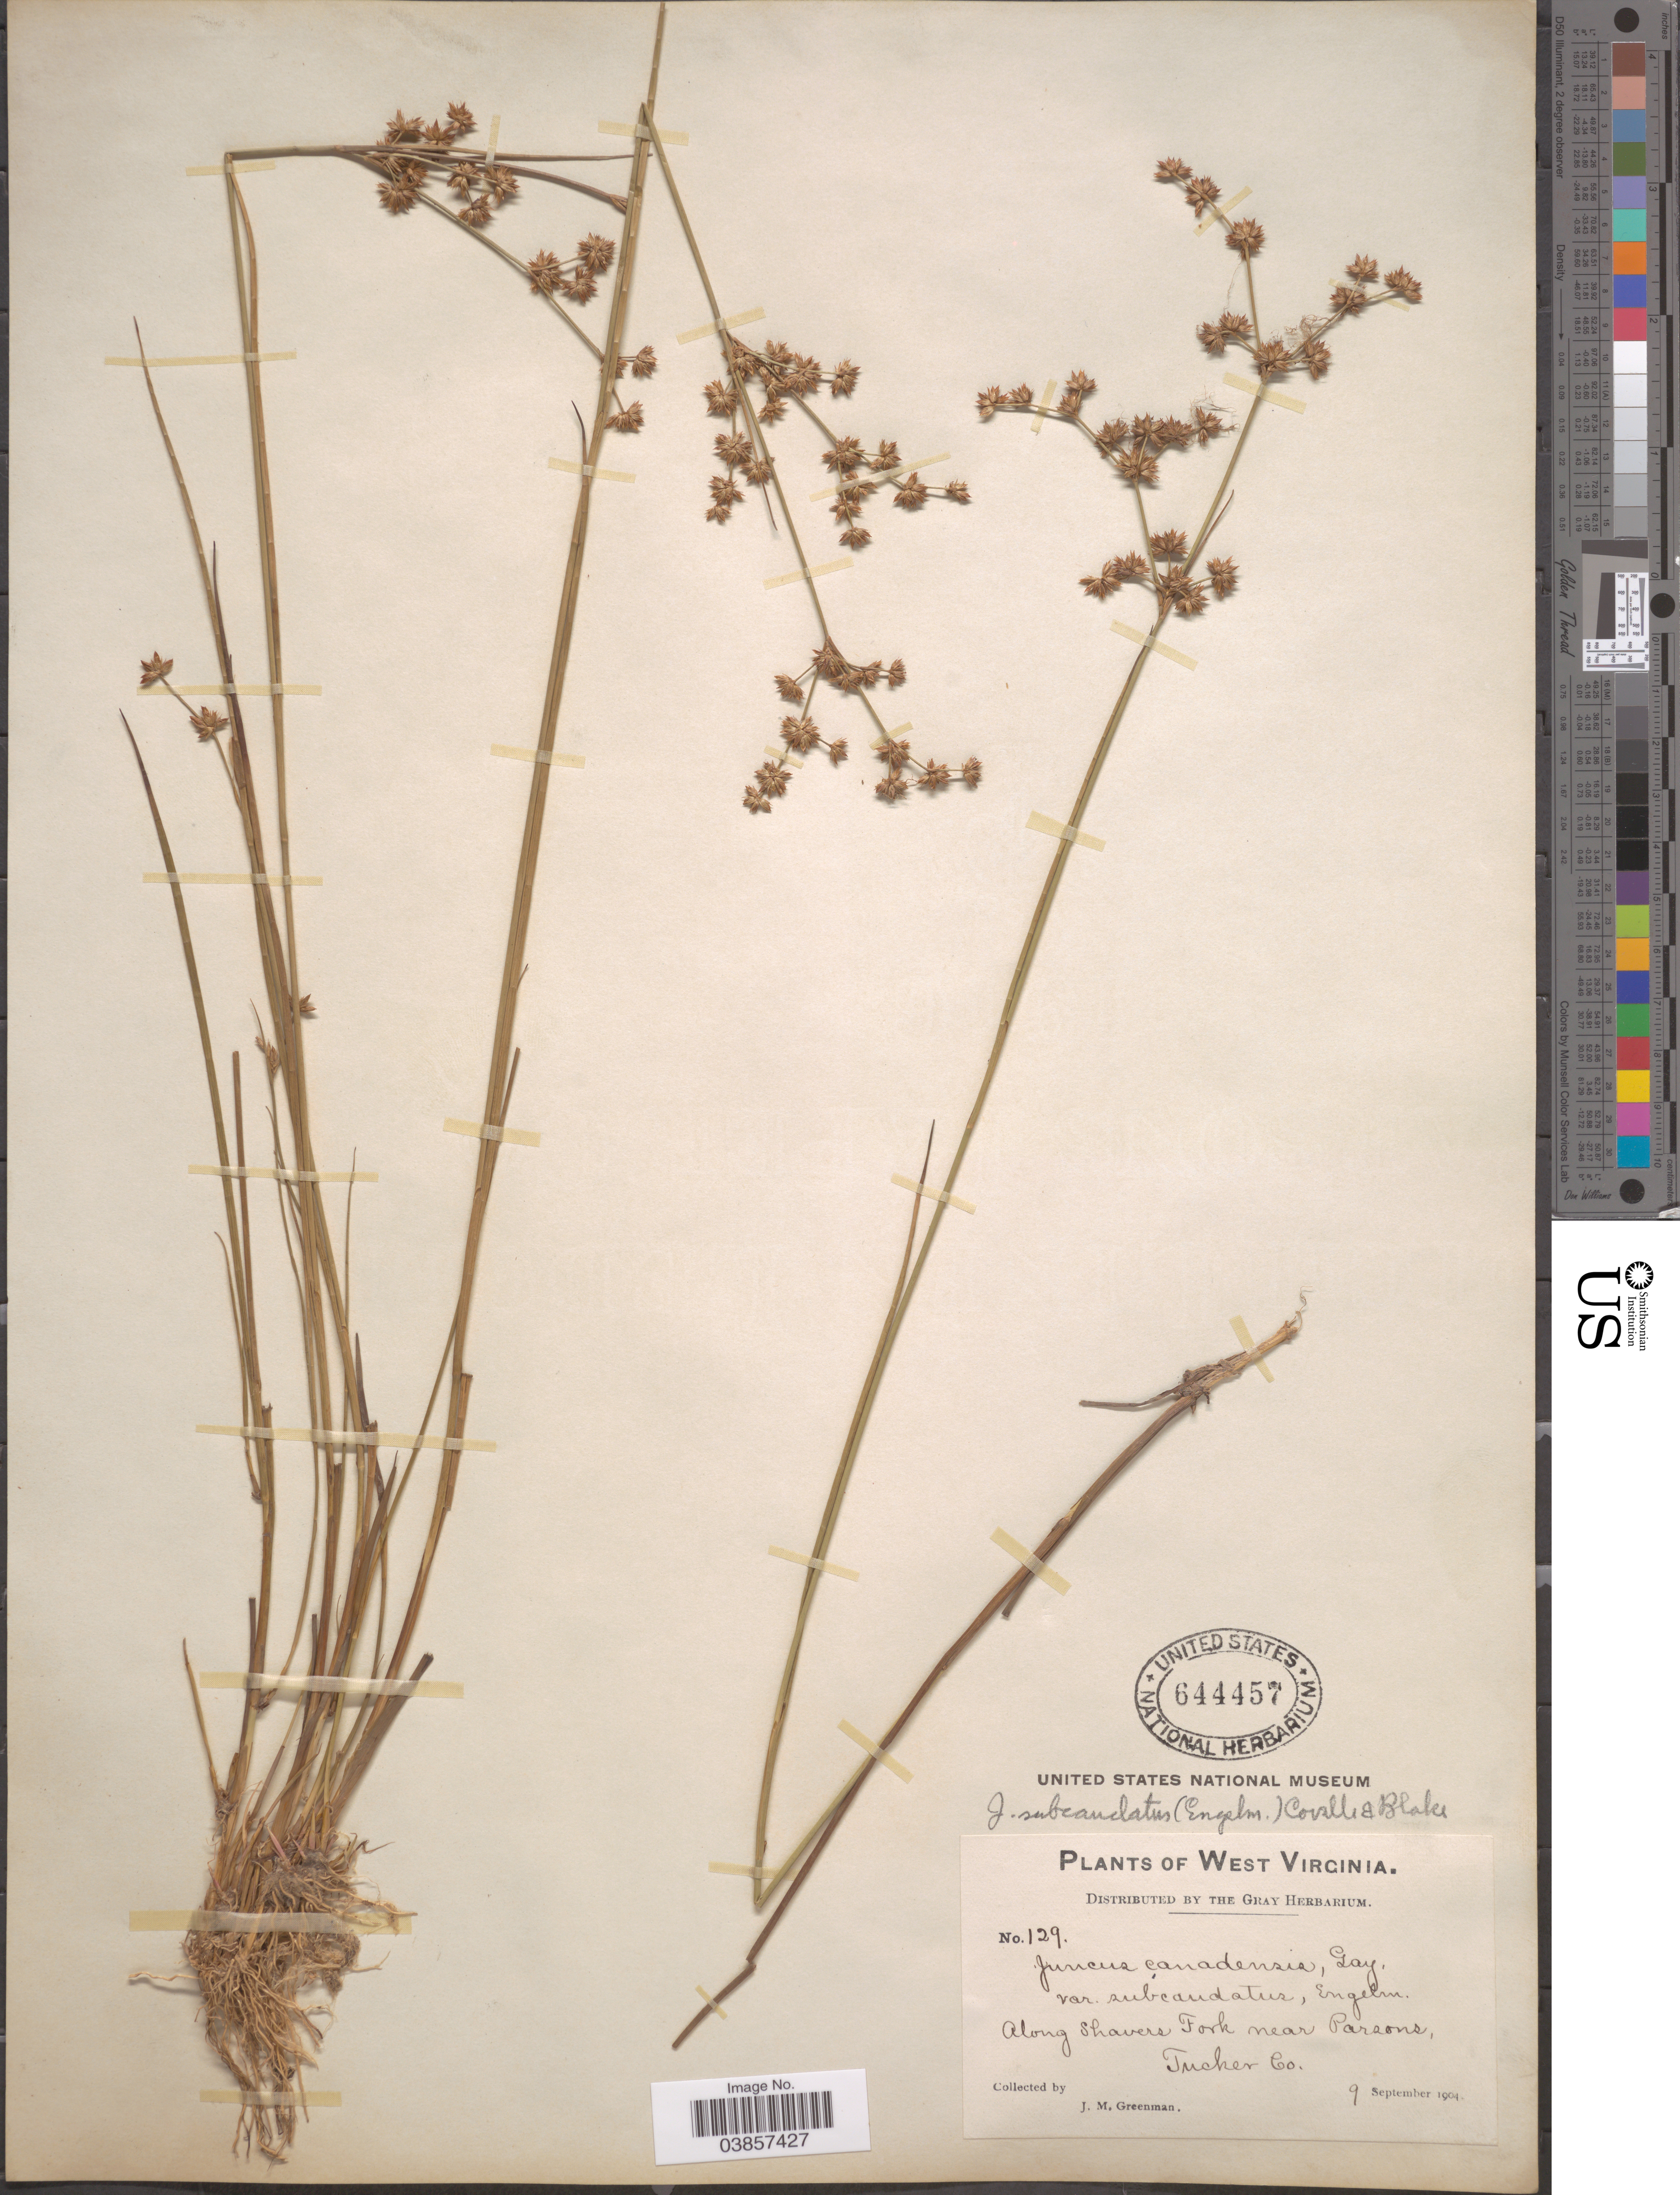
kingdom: Plantae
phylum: Tracheophyta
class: Liliopsida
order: Poales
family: Juncaceae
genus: Juncus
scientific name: Juncus subcaudatus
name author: (Engelm. ex A. Gray) Coville & S.F. Blake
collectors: J. M. Greenman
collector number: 129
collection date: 1904-09-09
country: United States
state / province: West Virginia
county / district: Tucker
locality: Along shavers Fork near Parsons, Tucker Co.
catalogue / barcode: US 644457